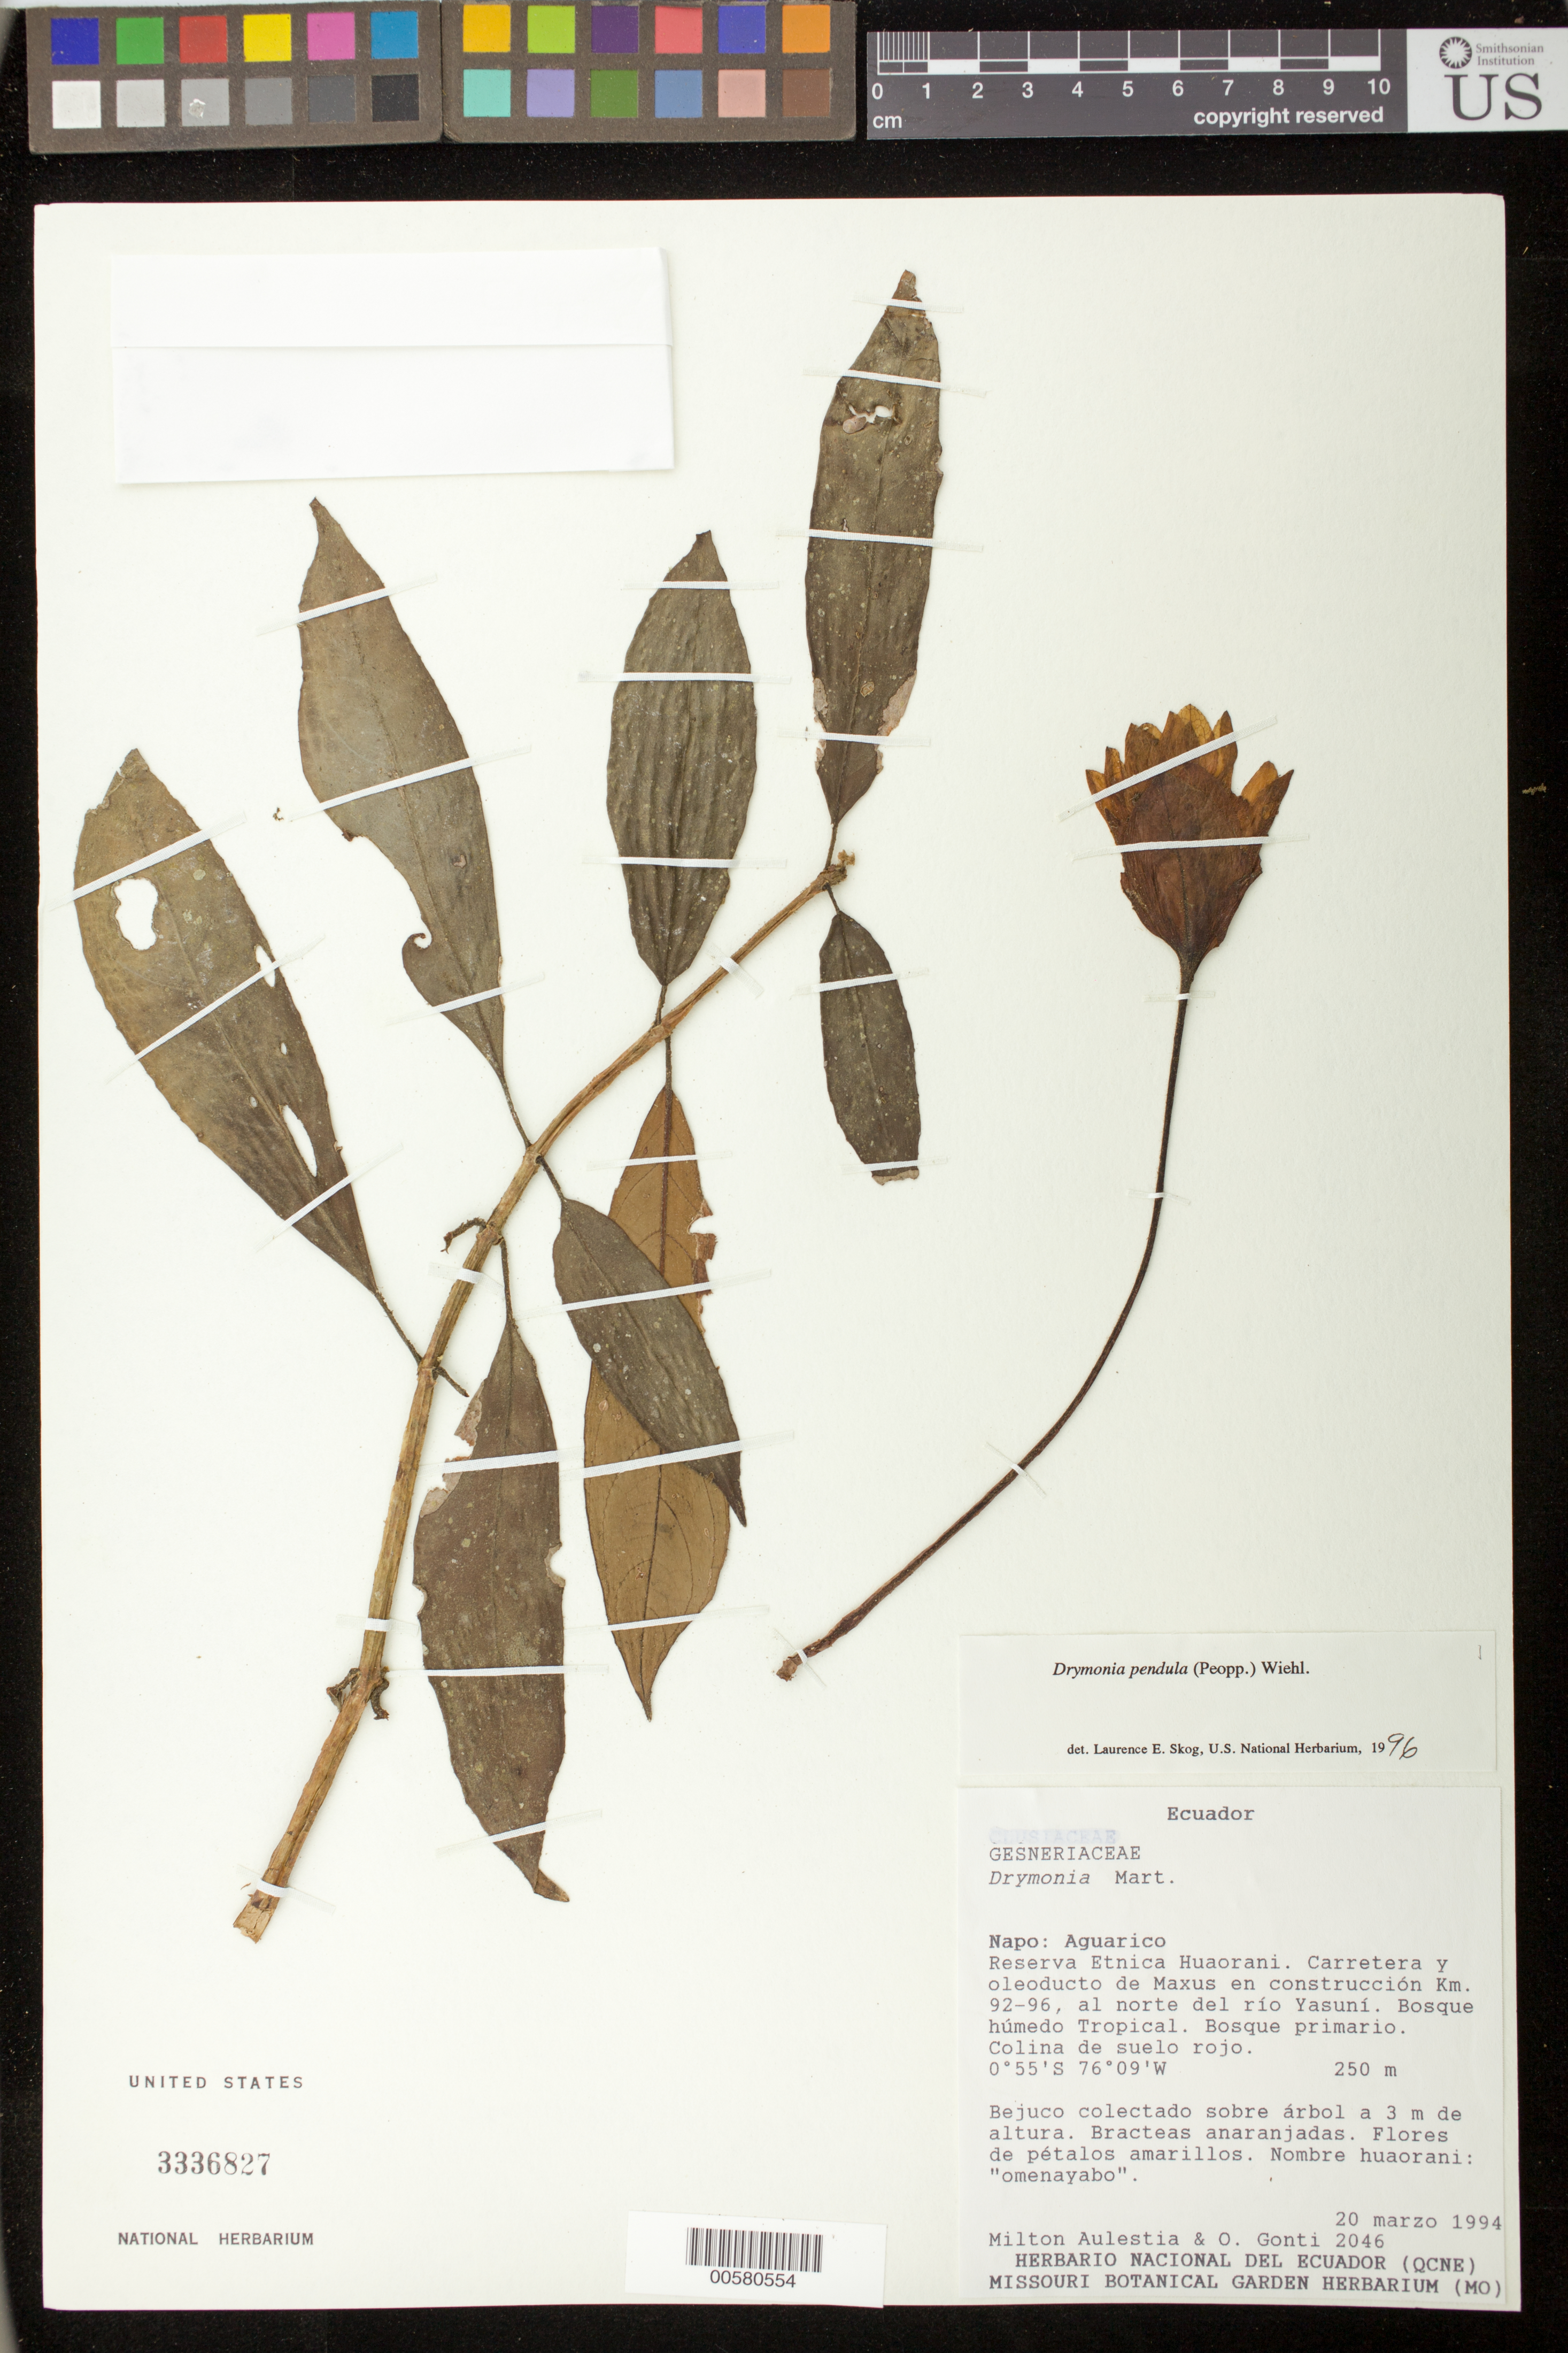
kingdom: Plantae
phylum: Tracheophyta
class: Magnoliopsida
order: Lamiales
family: Gesneriaceae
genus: Drymonia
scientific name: Drymonia pendula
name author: (Poepp.) Wiehler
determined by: Skog, Laurence E.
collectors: M. Aulestia & O. Gonti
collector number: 2046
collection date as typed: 20 Mar 1994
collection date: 1994-03-20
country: Ecuador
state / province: Napo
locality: Aguarico, Reserva Etnica Huaorani, carretera y oleoducto de Maxus en construcción Km 92-96, al norte de río Yasuní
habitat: Bosque húmedo tropical; bosque primario; colinas de suelo rojo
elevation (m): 250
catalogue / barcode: US 3336827